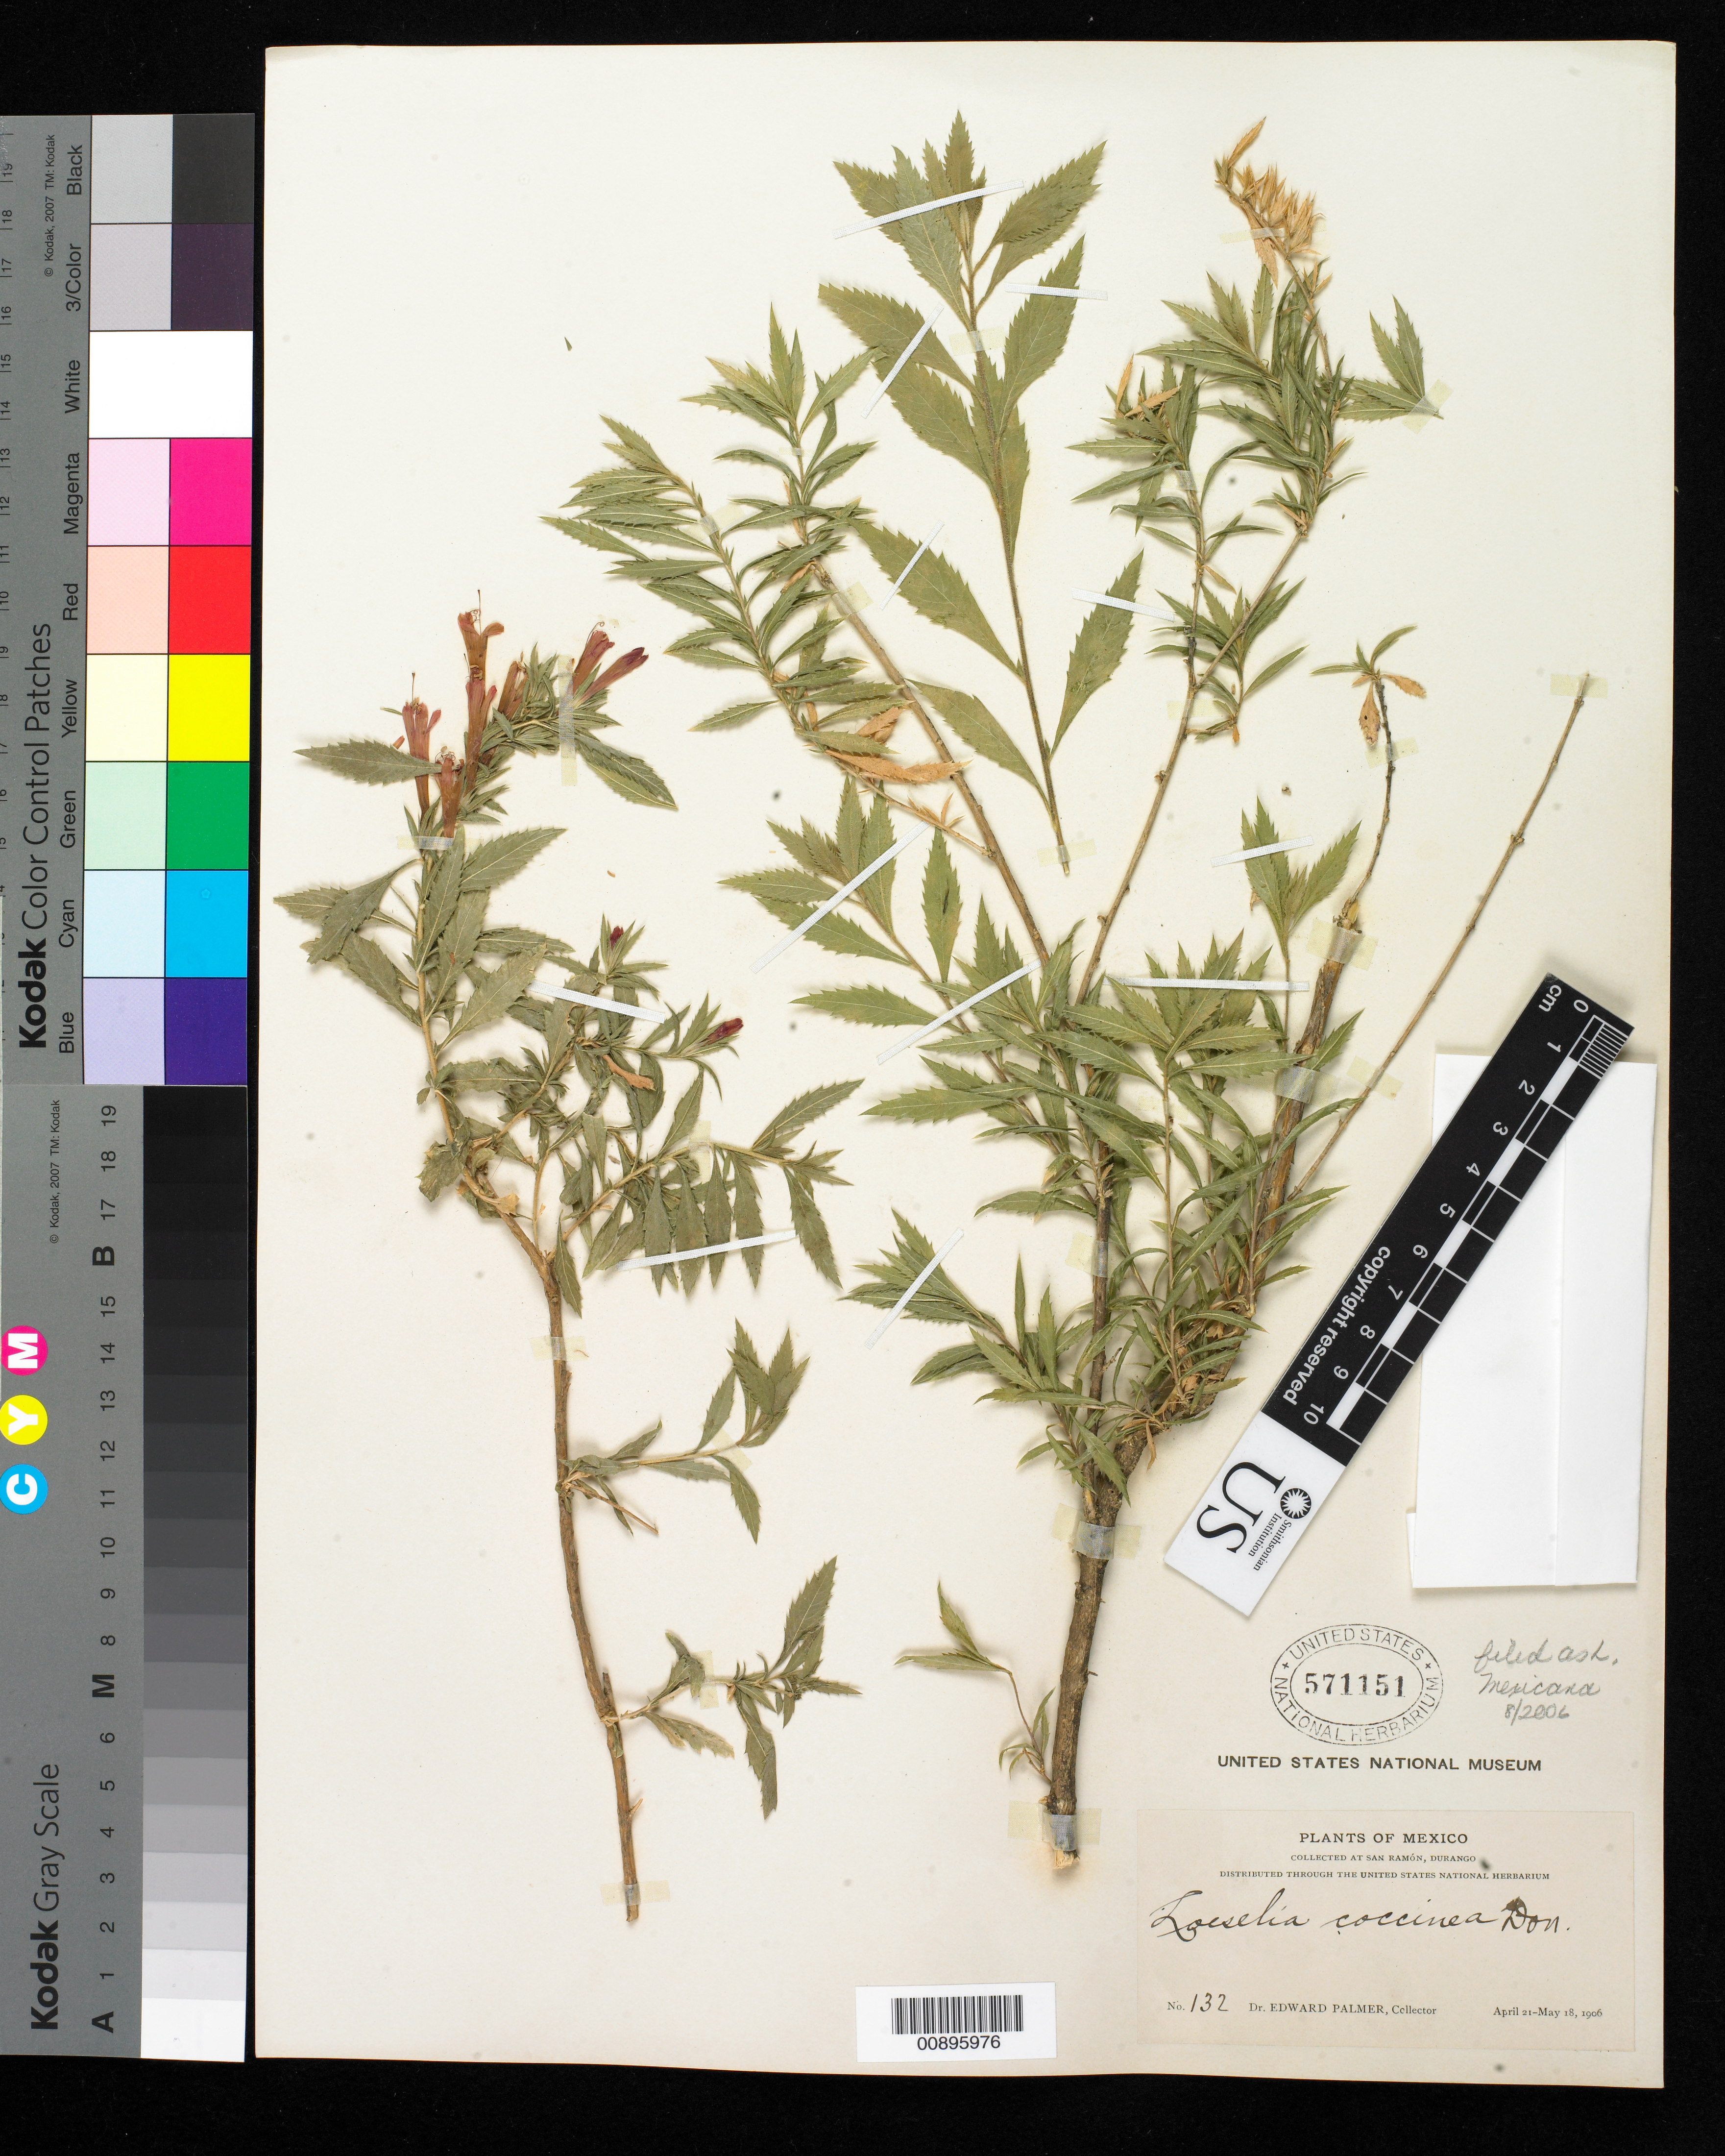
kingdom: Plantae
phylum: Tracheophyta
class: Magnoliopsida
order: Ericales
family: Polemoniaceae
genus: Loeselia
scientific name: Loeselia mexicana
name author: (Lam.) Brand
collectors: E. Palmer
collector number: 132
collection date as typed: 21 Apr 1906 to 18 May 1906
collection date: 1906-04-21/1906-05-18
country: Mexico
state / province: Durango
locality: San Ramón, Durango.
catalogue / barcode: US 571151